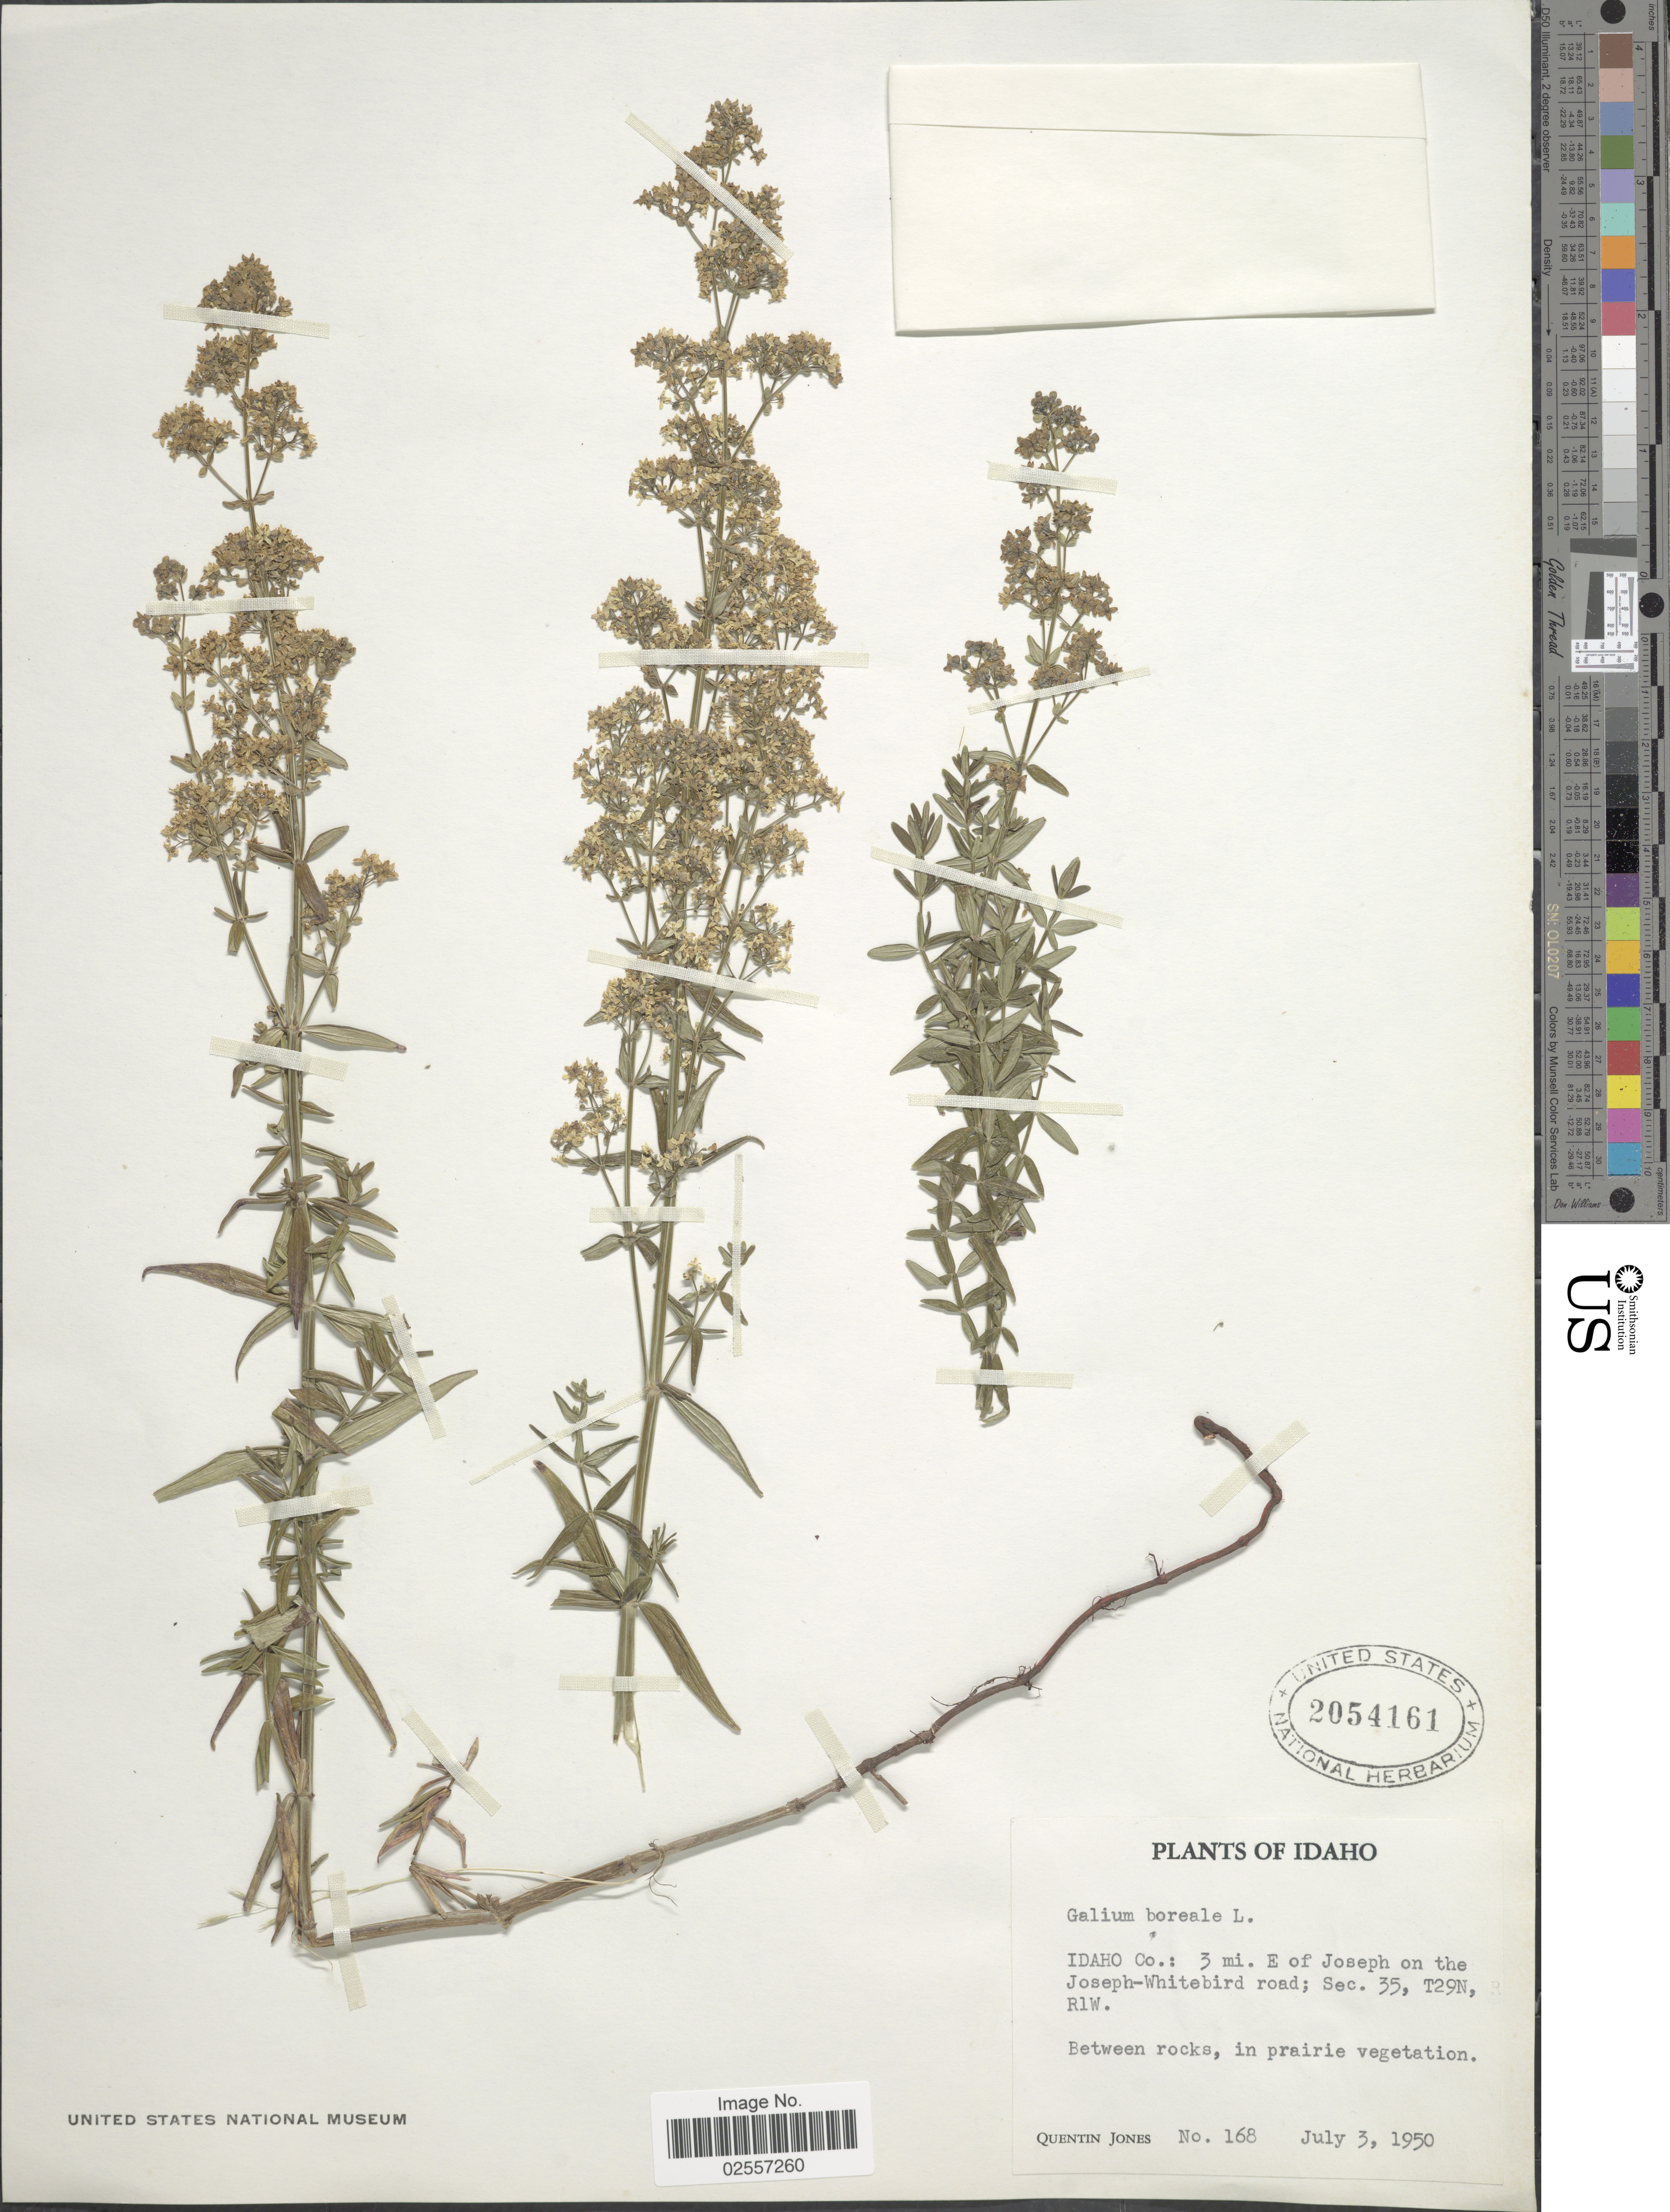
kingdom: Plantae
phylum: Tracheophyta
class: Magnoliopsida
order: Gentianales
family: Rubiaceae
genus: Galium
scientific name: Galium boreale L.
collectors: Q. Jones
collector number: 168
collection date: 1950-07-03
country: United States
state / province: Idaho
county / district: Idaho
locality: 3 mi. E of Joseph on the Joseph-Whitebird road; Sec. 35, T29N, R1W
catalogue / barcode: US 2054161